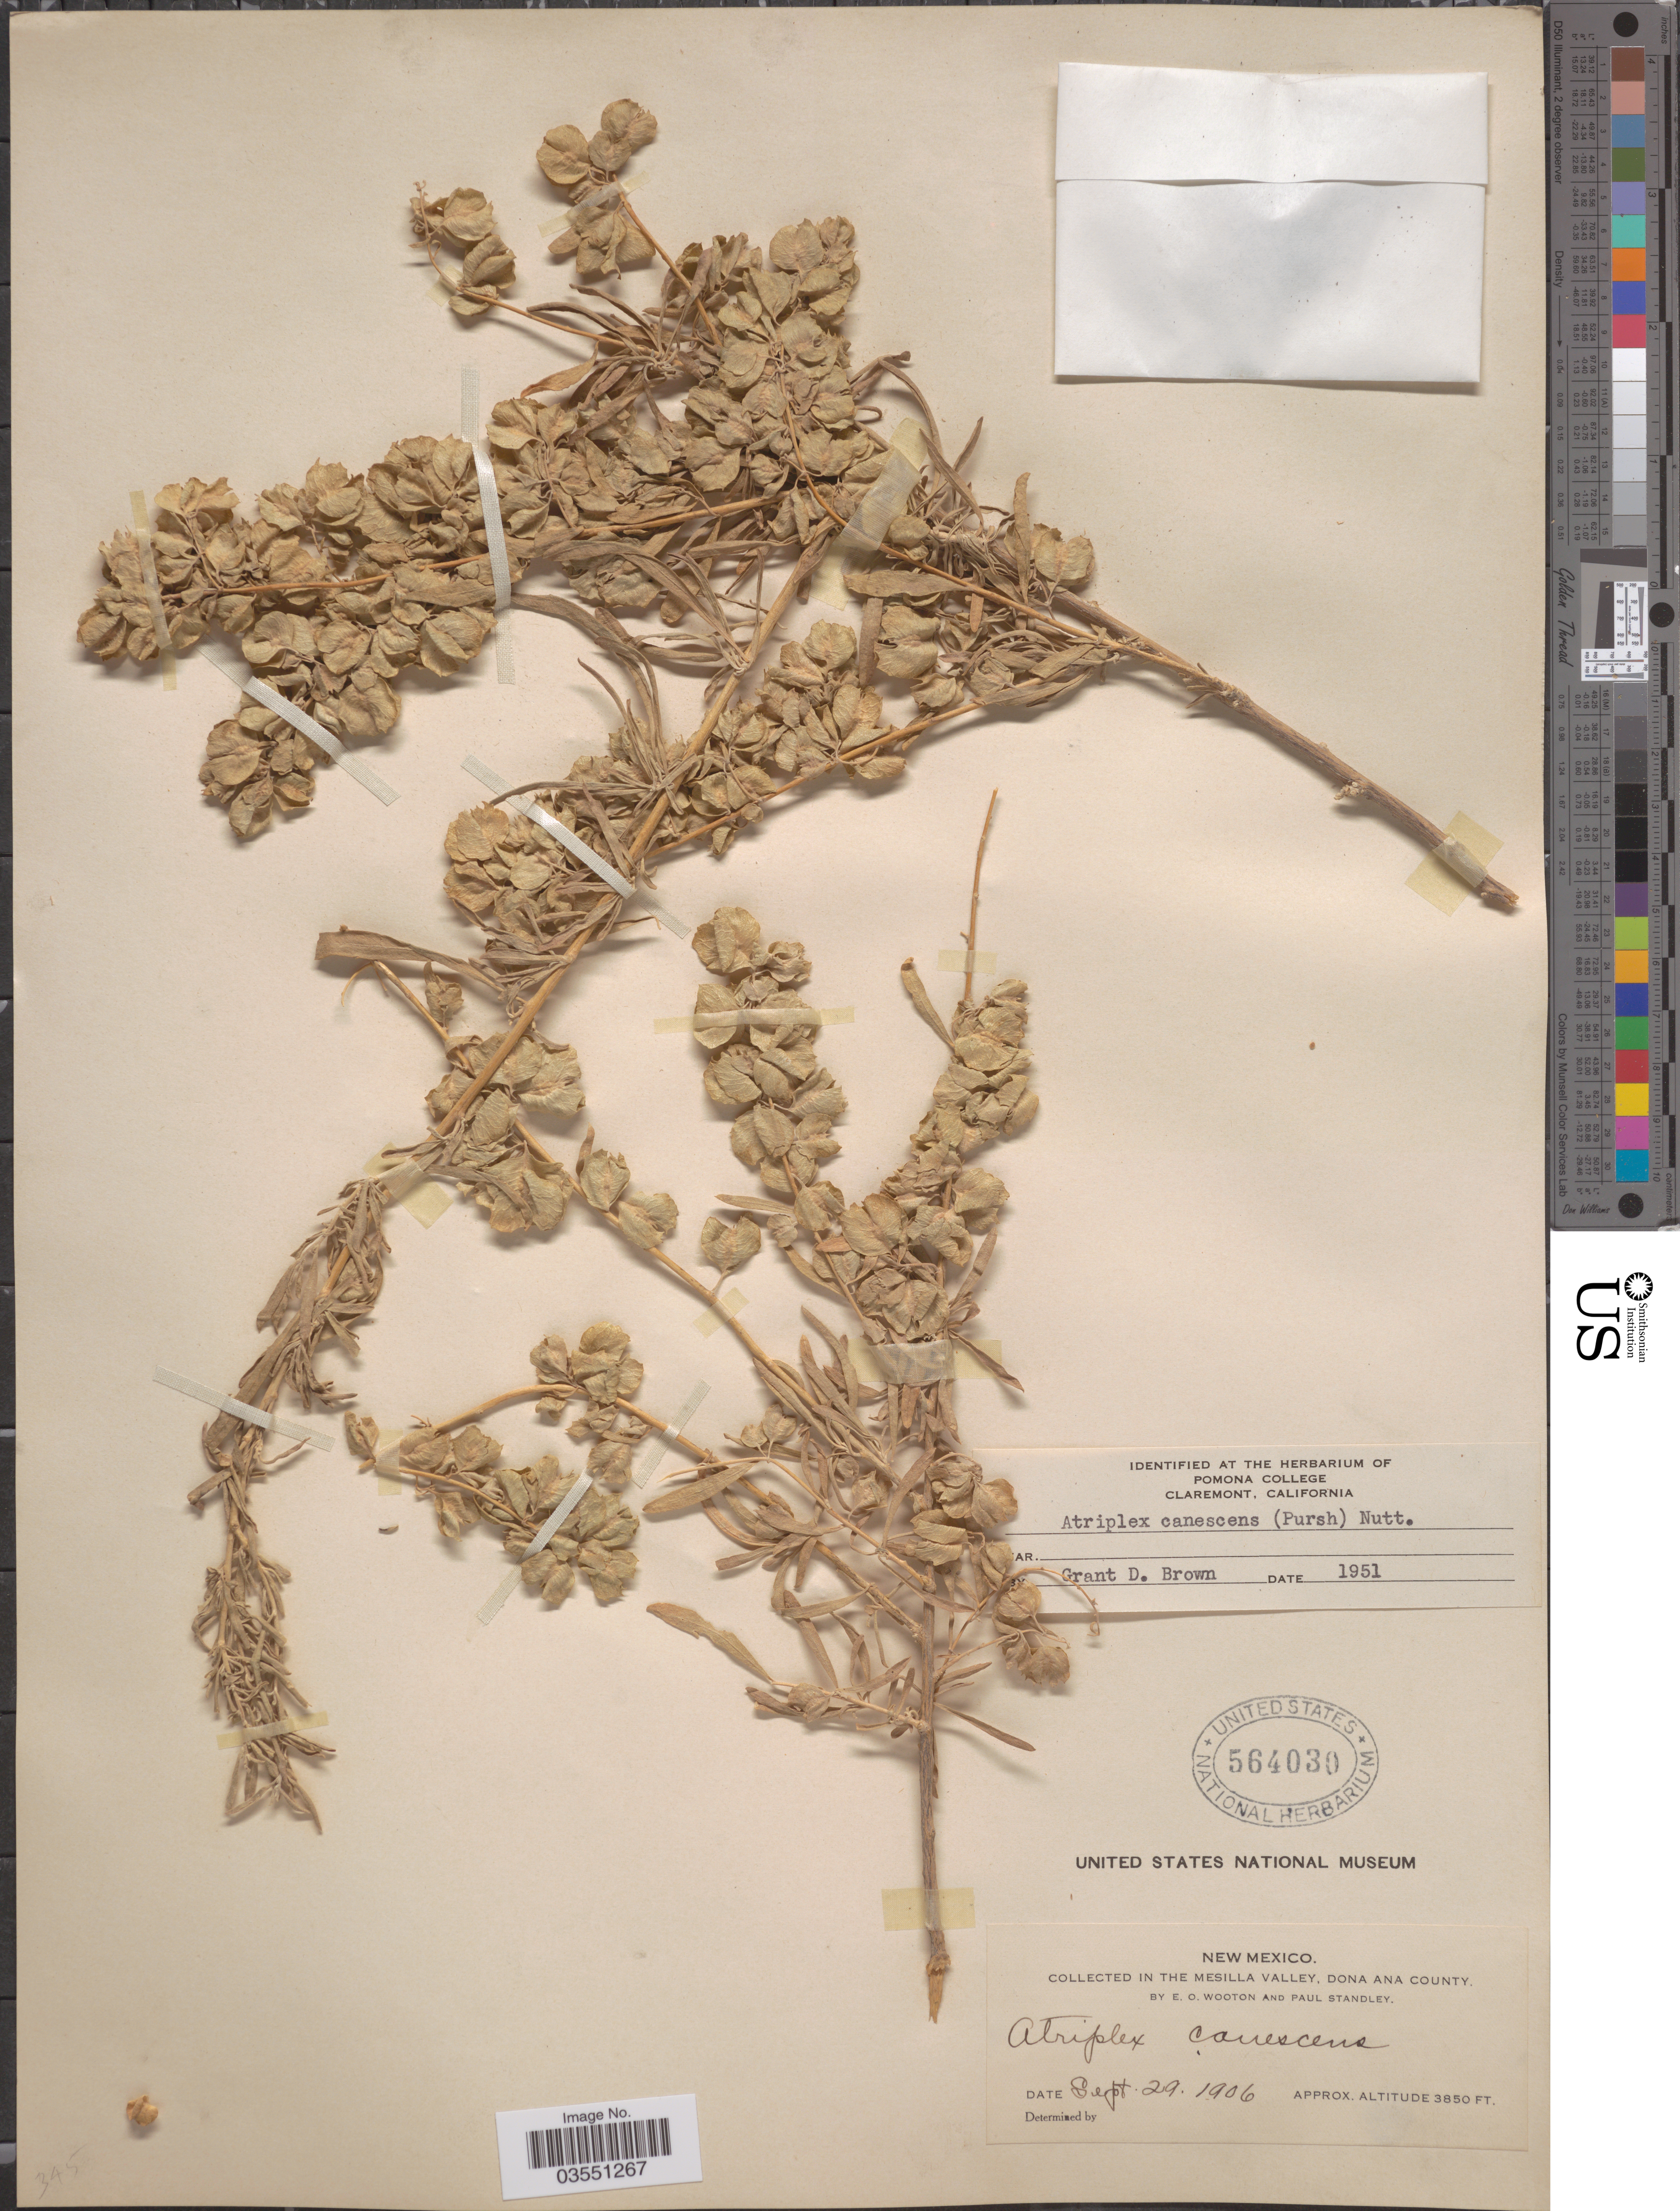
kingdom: Plantae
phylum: Tracheophyta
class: Magnoliopsida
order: Caryophyllales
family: Amaranthaceae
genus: Atriplex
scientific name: Atriplex canescens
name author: (Pursh) Nutt.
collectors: E. O. Wooton & P. C. Standley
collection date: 1906-09-29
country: United States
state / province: New Mexico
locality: In the Mesilla Valley, Dona Ana County.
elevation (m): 1173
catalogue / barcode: US 564030